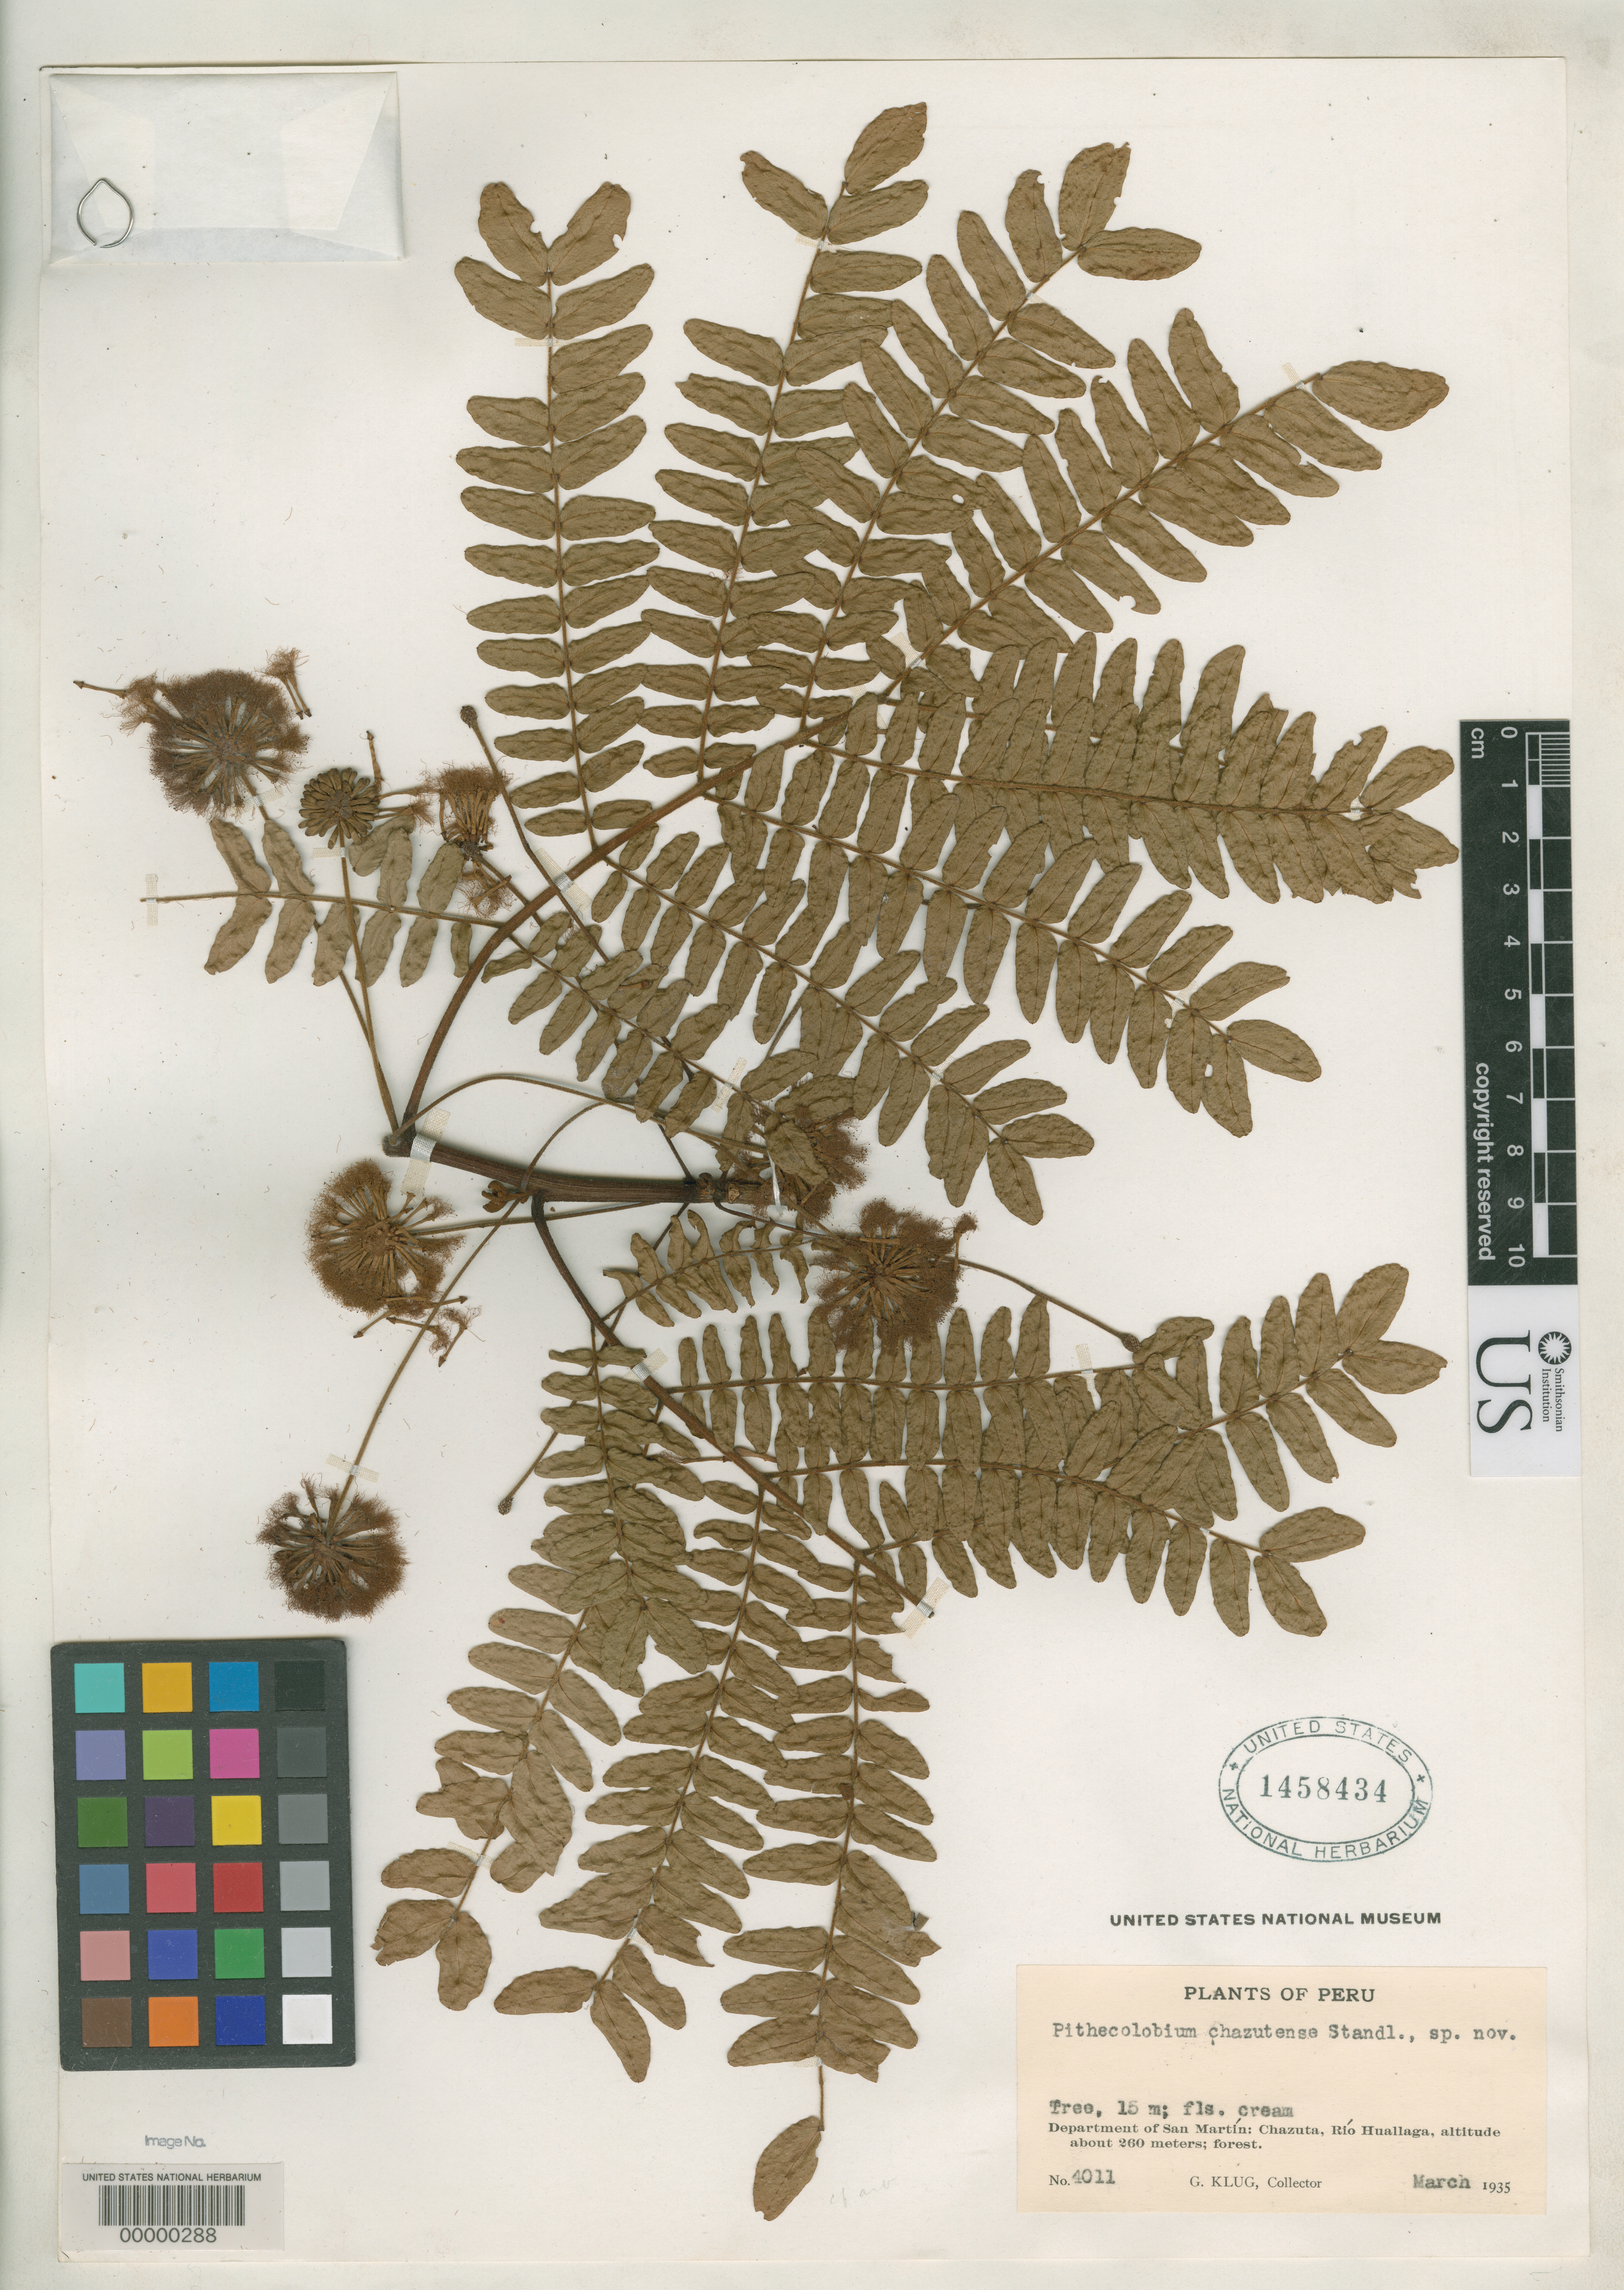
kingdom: Plantae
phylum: Tracheophyta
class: Magnoliopsida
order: Fabales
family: Fabaceae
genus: Pithecellobium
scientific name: Pithecellobium chazutense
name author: Standl.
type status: Isotype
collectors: G. Klug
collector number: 4011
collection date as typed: Mar 1935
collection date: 1935-03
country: Peru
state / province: San Martín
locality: Chazuta, Rio Huallaga.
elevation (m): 260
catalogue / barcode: US 1458434